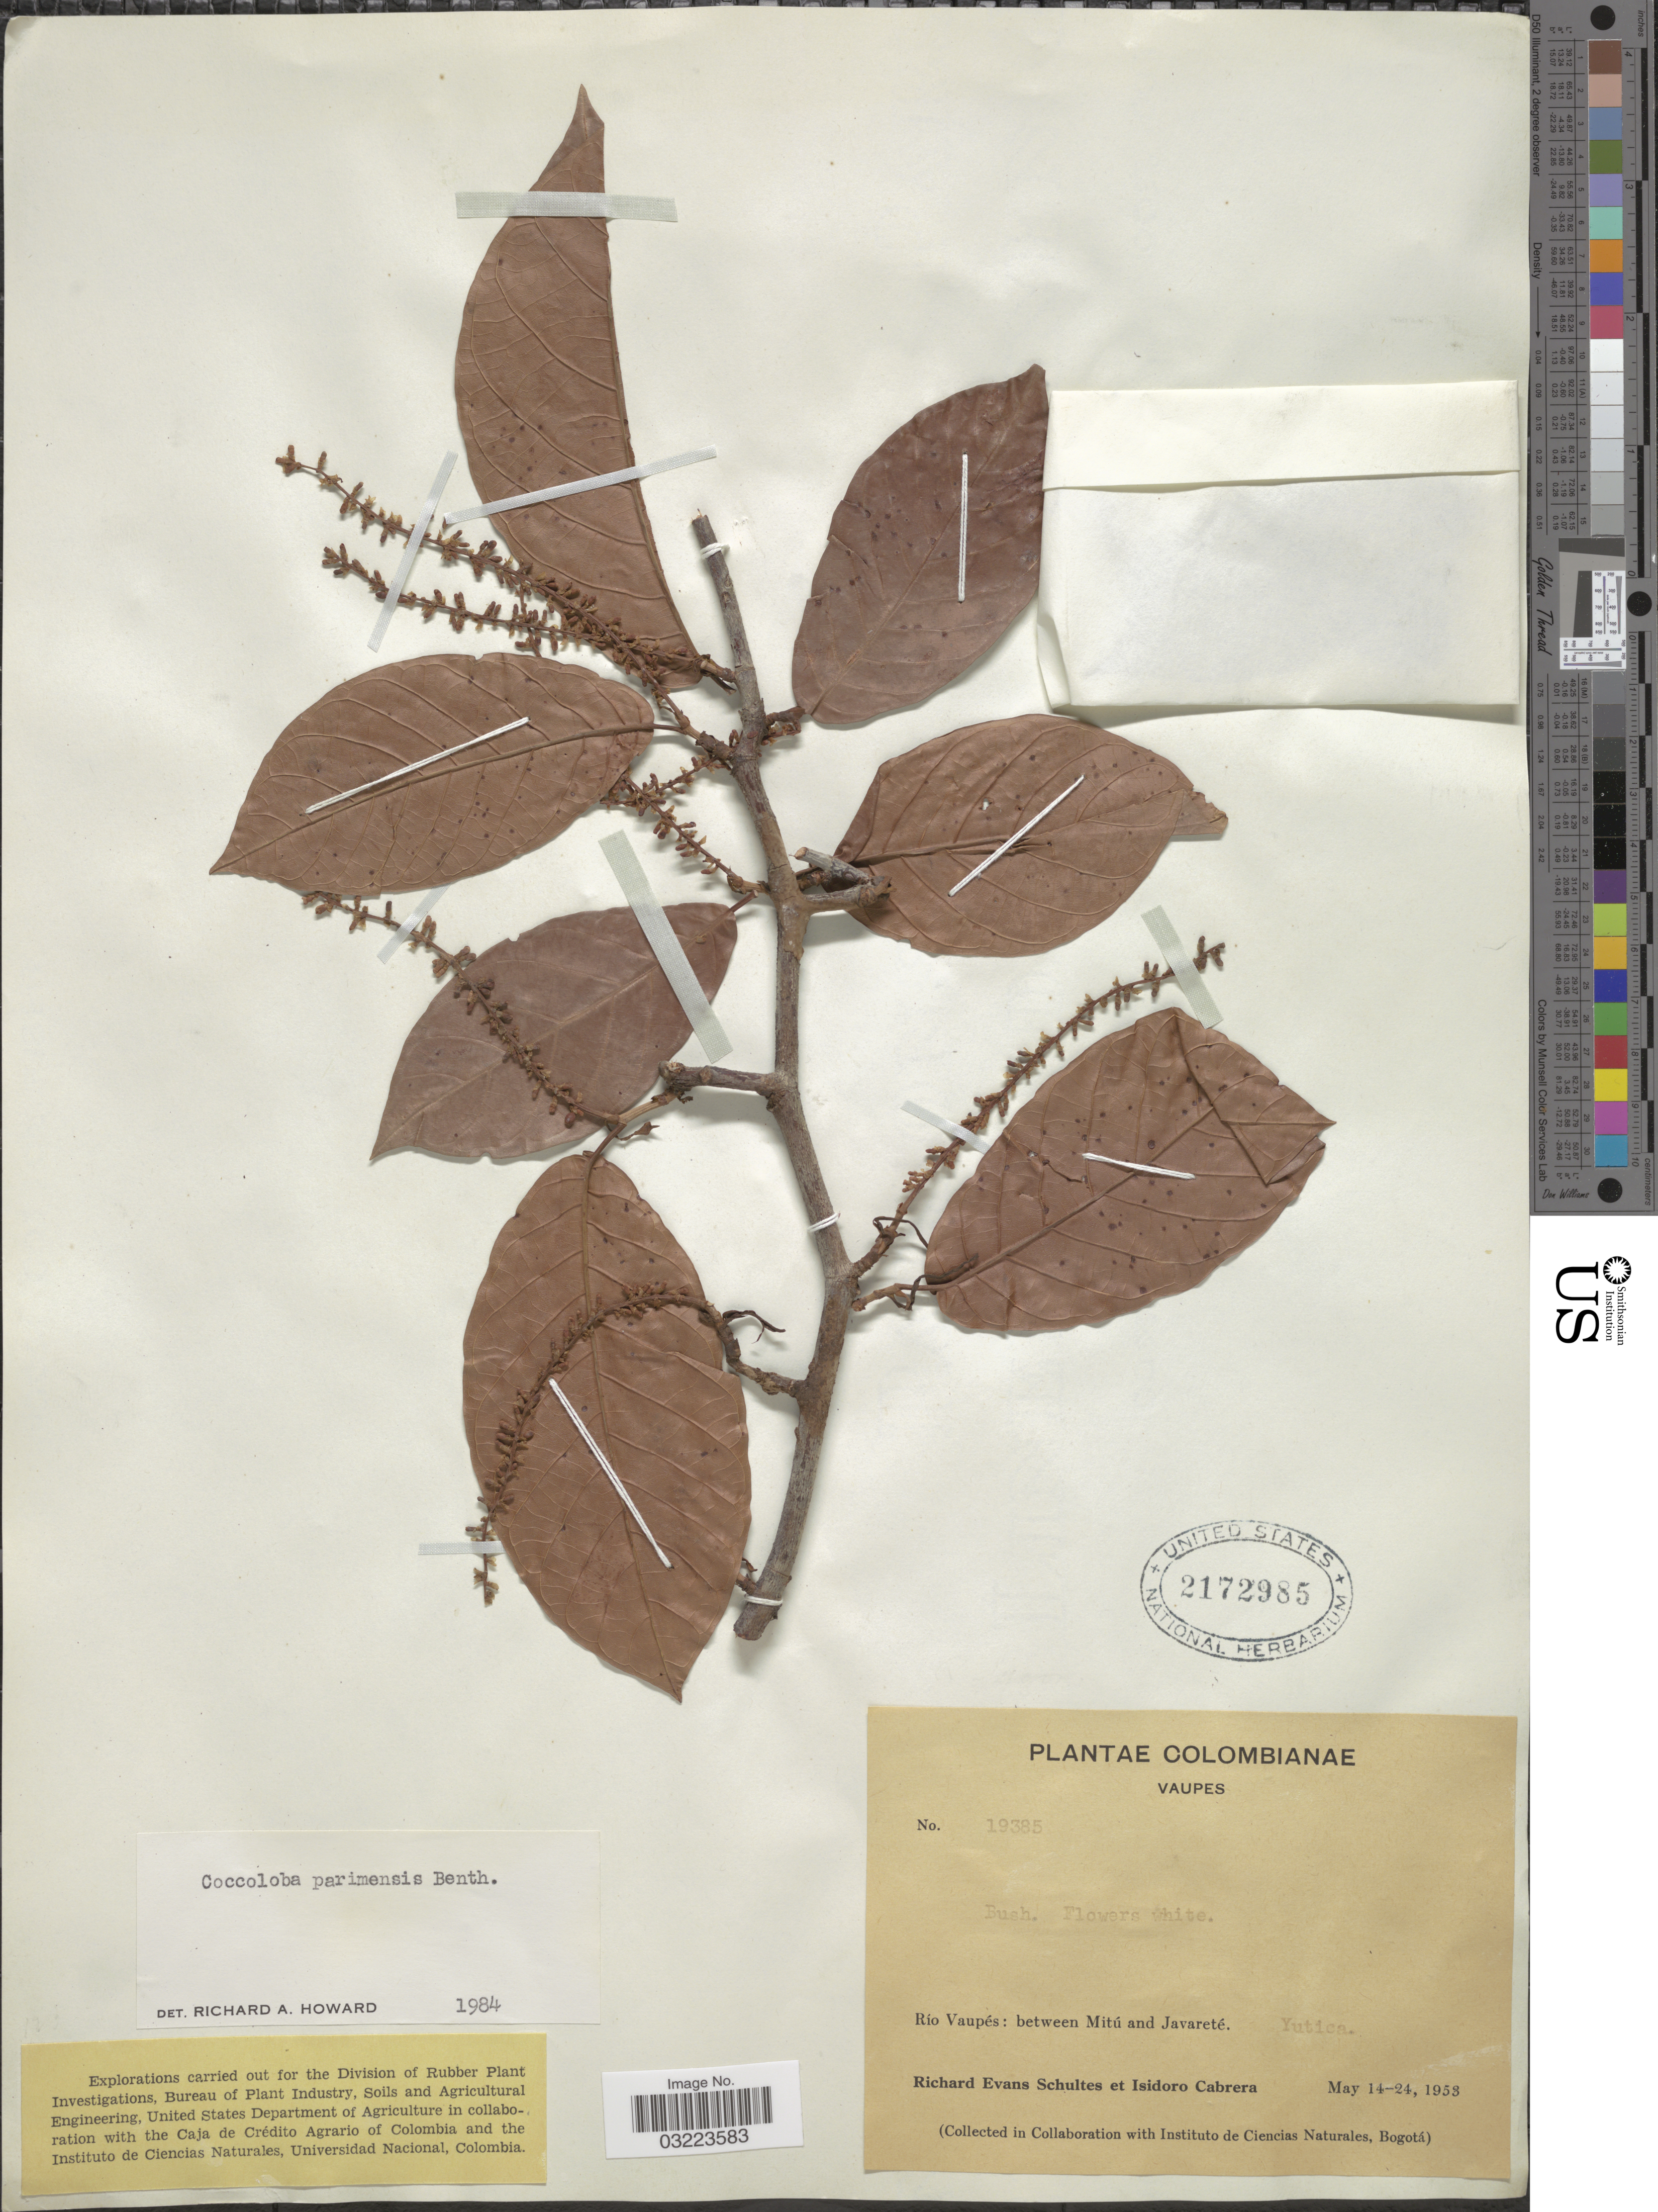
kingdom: Plantae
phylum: Tracheophyta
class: Magnoliopsida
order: Caryophyllales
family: Polygonaceae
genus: Coccoloba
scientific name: Coccoloba parimensis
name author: Benth.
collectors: R. E. Schultes & I. Cabrera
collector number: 19385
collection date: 1953-05-14/1953-05-24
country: Colombia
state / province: Vaupés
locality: Río Vaupés: between Mitú and Javareté. Yutica.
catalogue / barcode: US 2172985